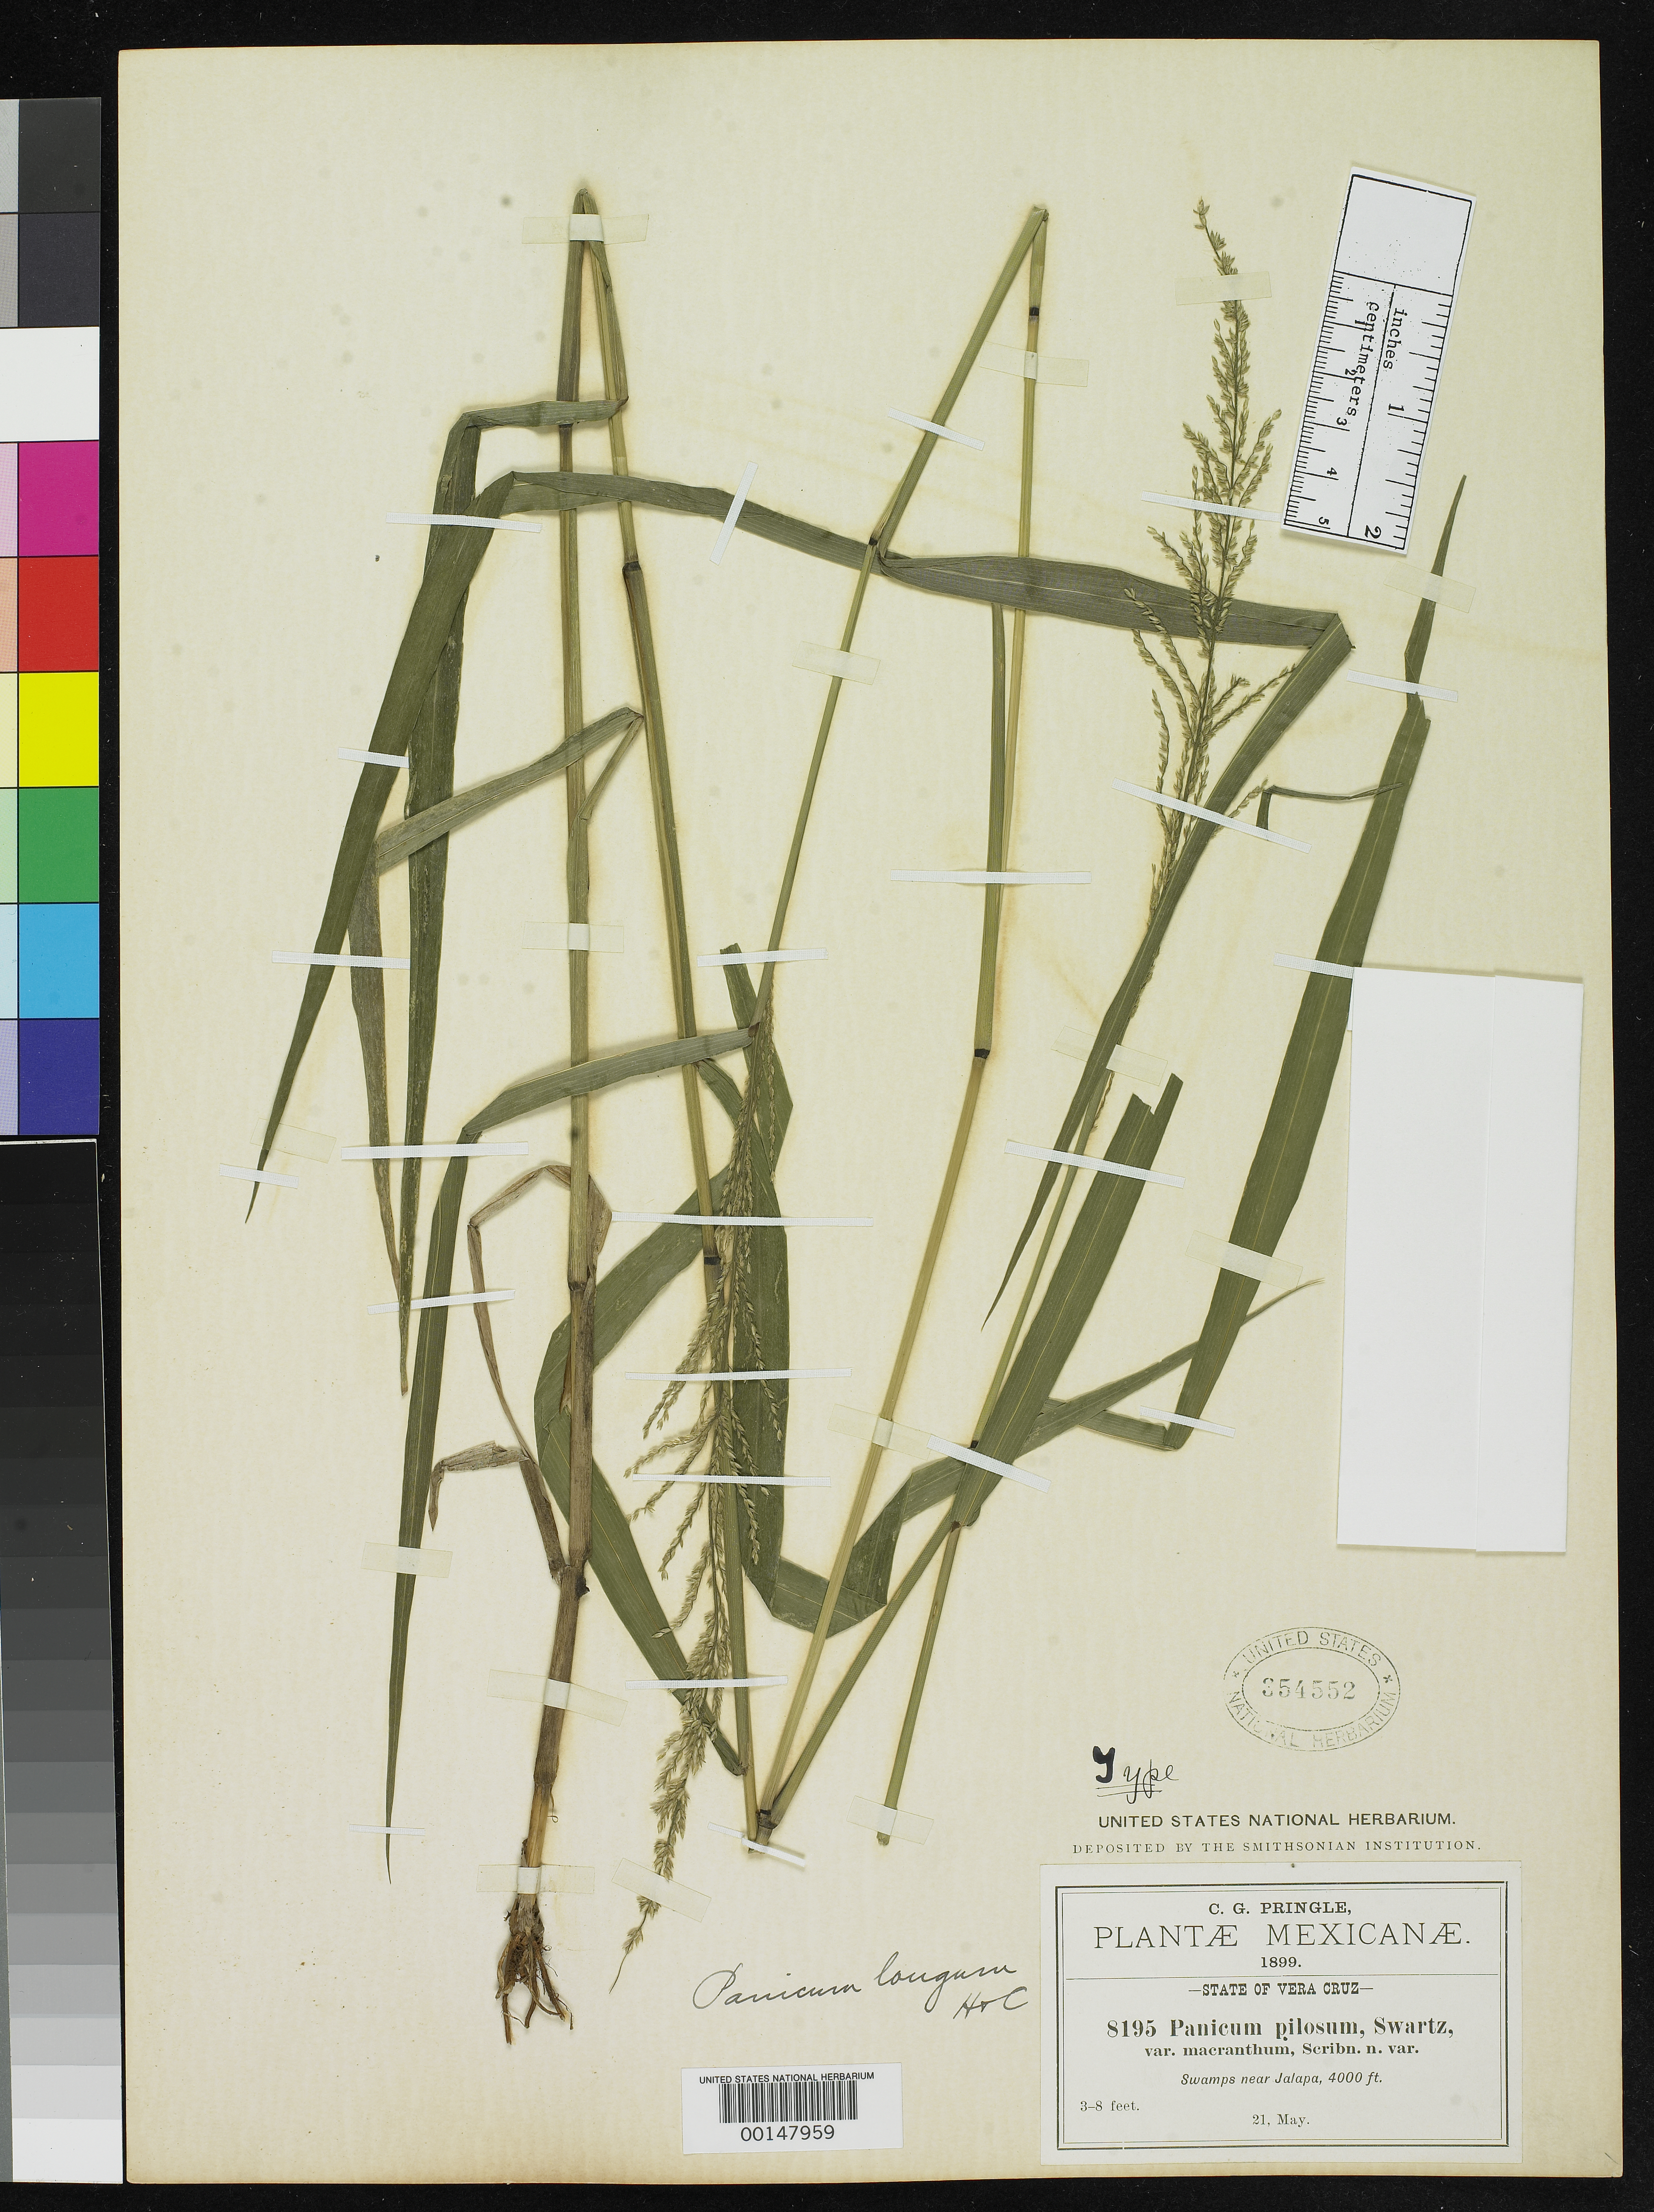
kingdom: Plantae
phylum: Tracheophyta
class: Liliopsida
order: Poales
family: Poaceae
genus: Panicum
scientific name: Panicum pilosum var. macranthum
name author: Scribn.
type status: Holotype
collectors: C. G. Pringle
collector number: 8195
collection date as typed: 21 May 1899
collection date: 1899-05-21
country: Mexico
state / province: Veracruz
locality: Near Jalapa.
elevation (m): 122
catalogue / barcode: US 354552